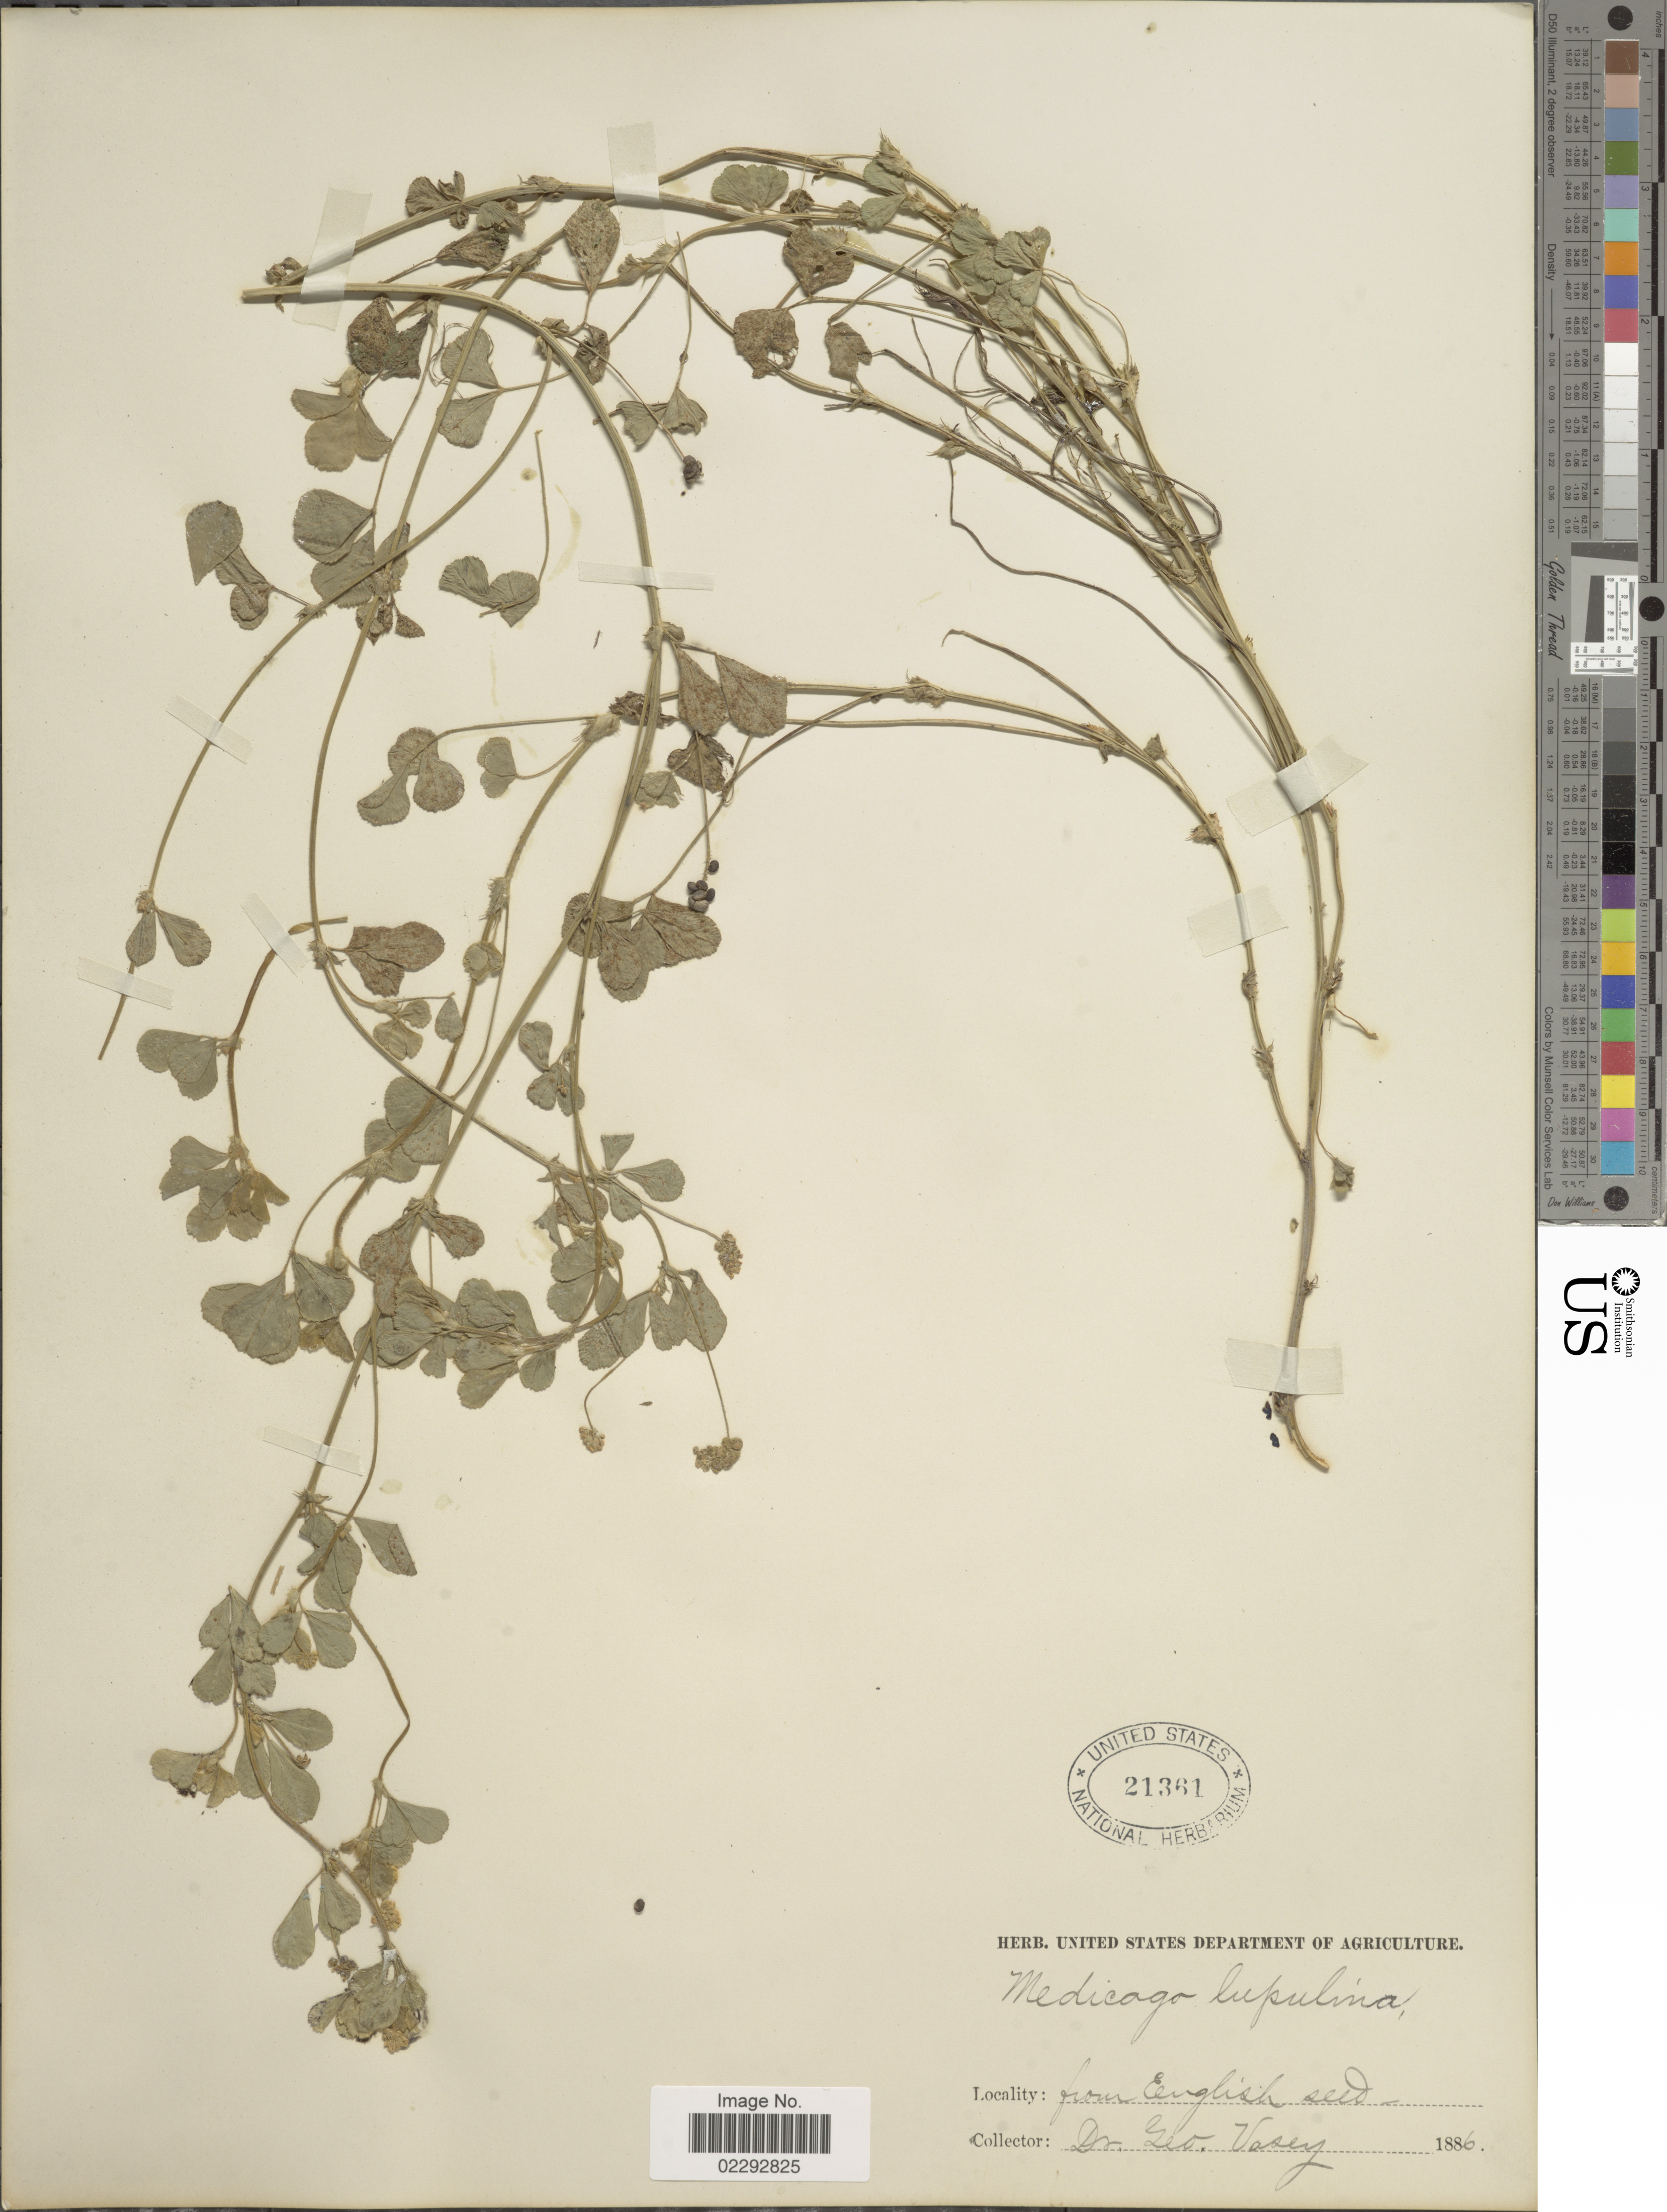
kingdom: Plantae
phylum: Tracheophyta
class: Magnoliopsida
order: Fabales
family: Fabaceae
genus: Medicago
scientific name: Medicago lupulina var. lupulina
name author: L.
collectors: G. Vasey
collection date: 1886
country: United States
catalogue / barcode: US 21361